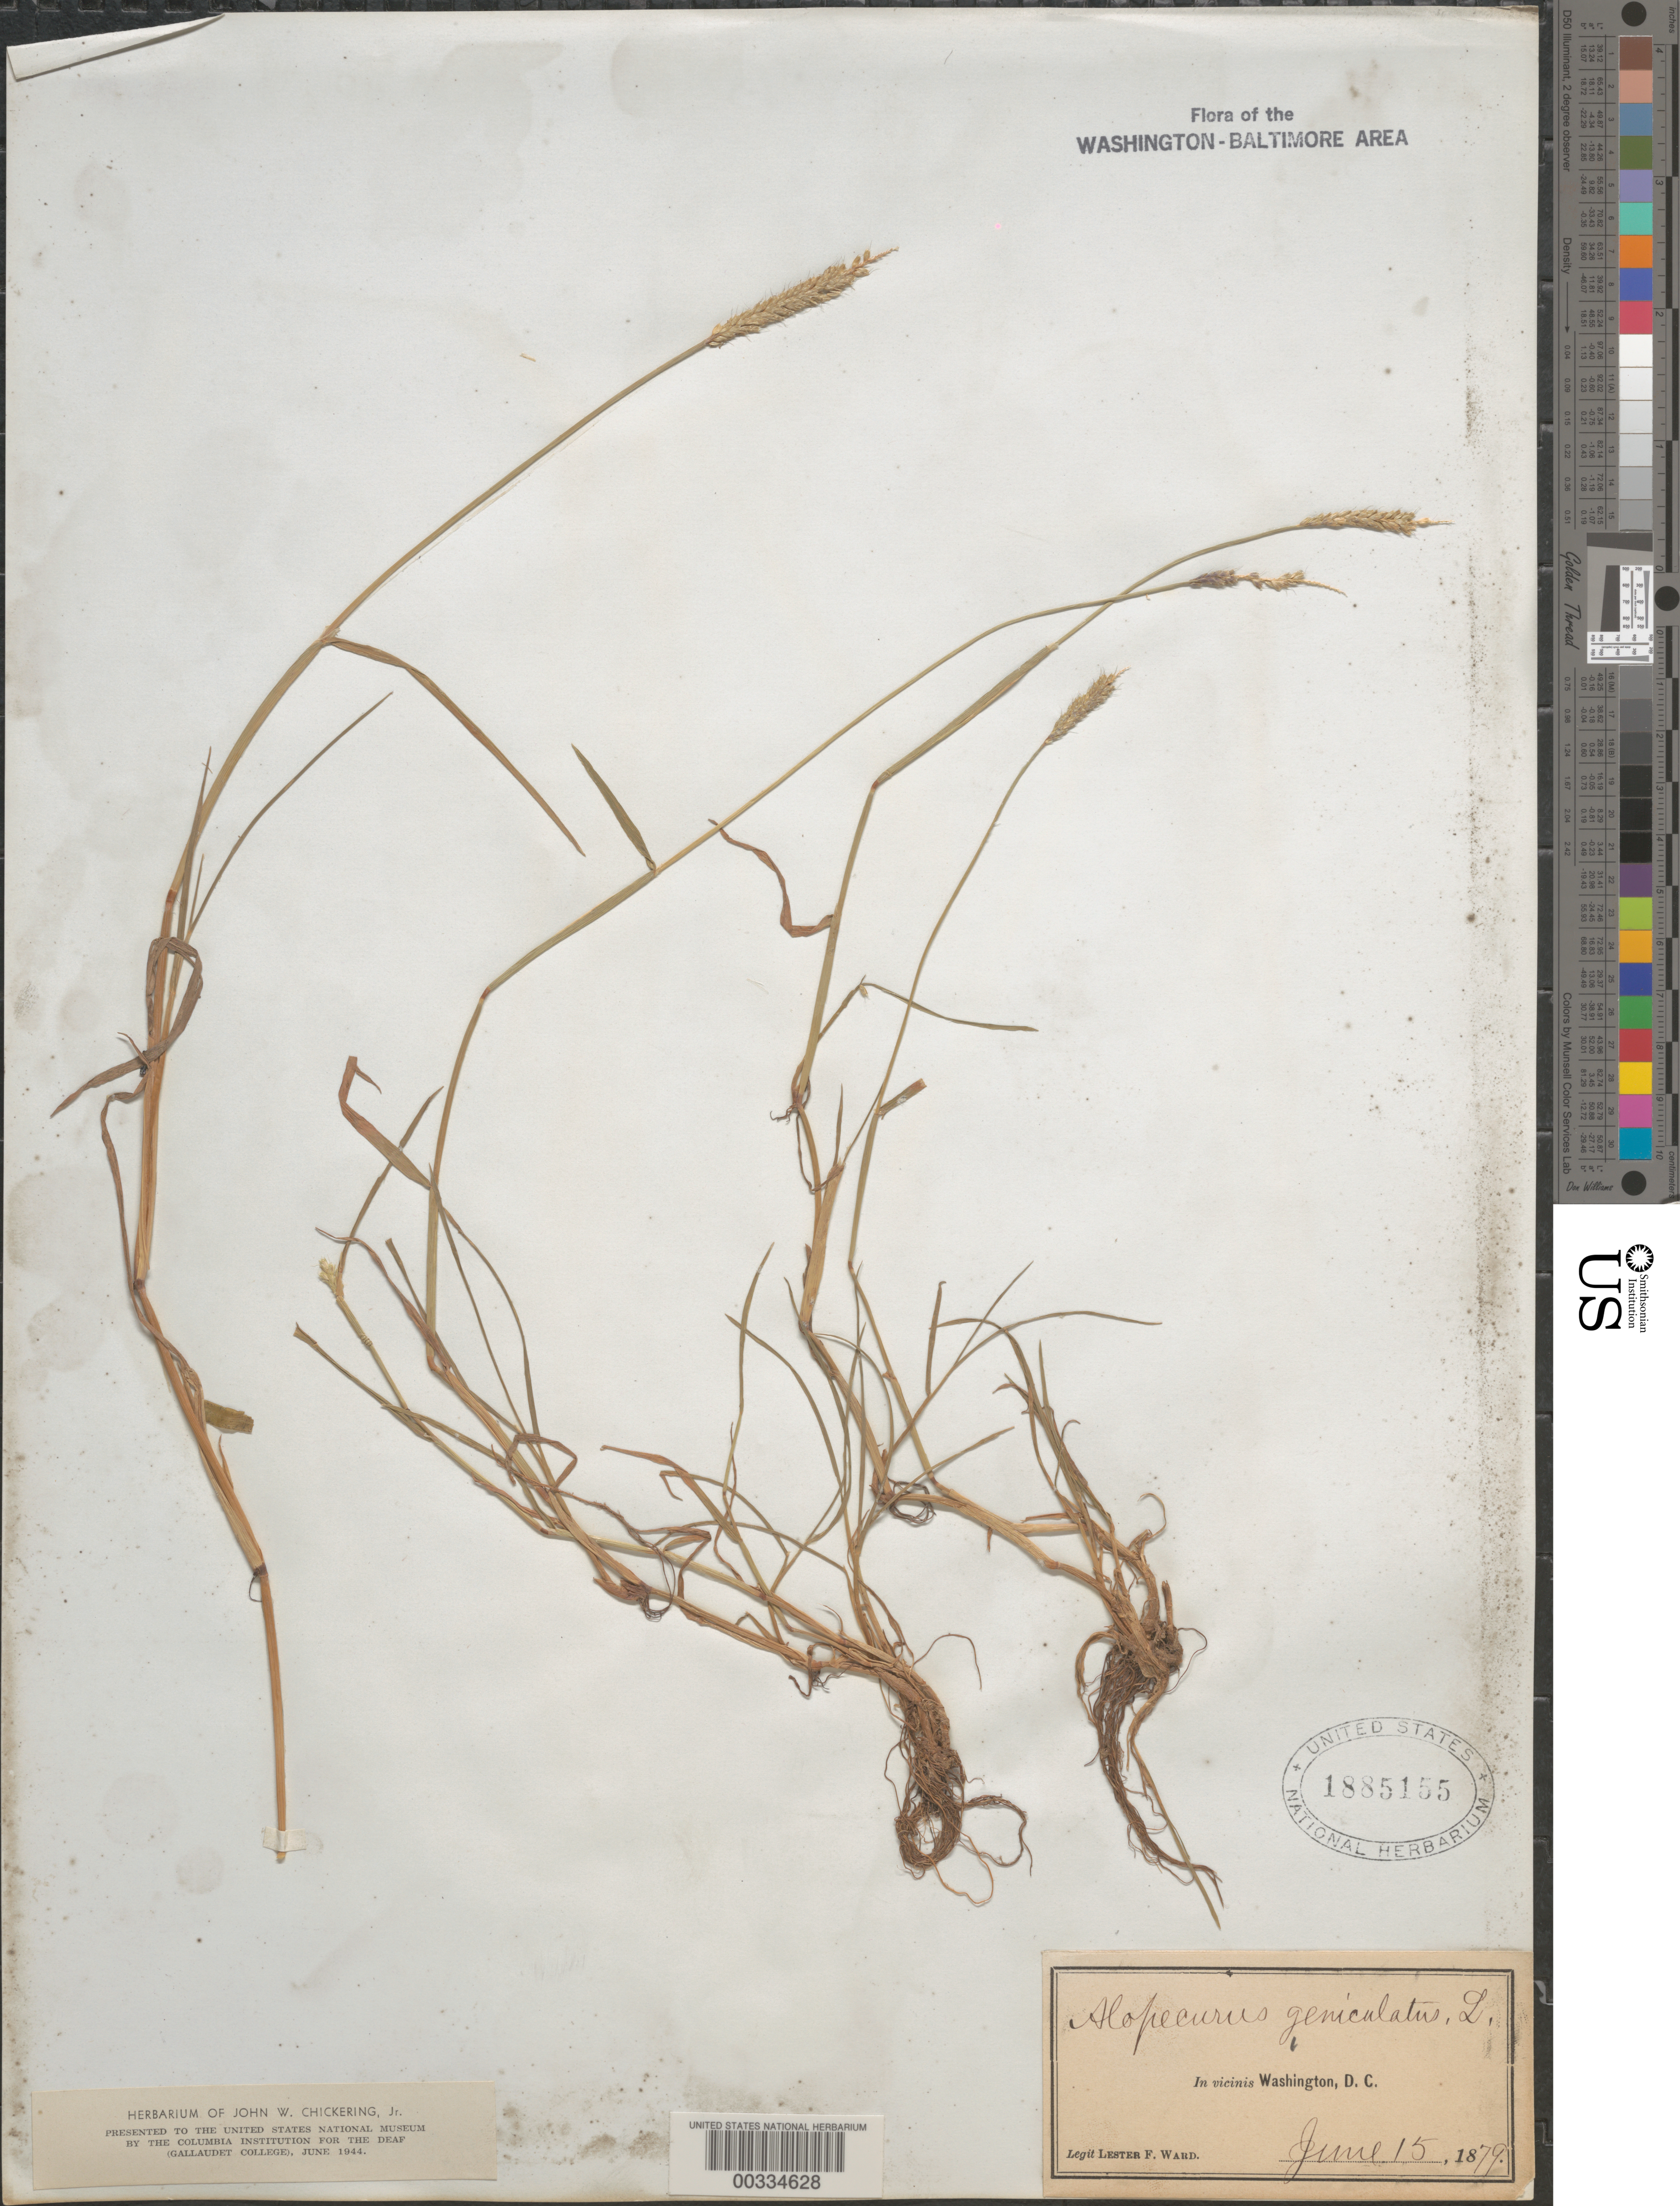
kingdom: Plantae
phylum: Tracheophyta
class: Liliopsida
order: Poales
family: Poaceae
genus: Alopecurus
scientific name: Alopecurus geniculatus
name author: L.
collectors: L. F. Ward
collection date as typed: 15 Jun 1879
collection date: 1879-06-15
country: United States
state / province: District of Columbia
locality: Washington DC area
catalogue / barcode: US 1885155